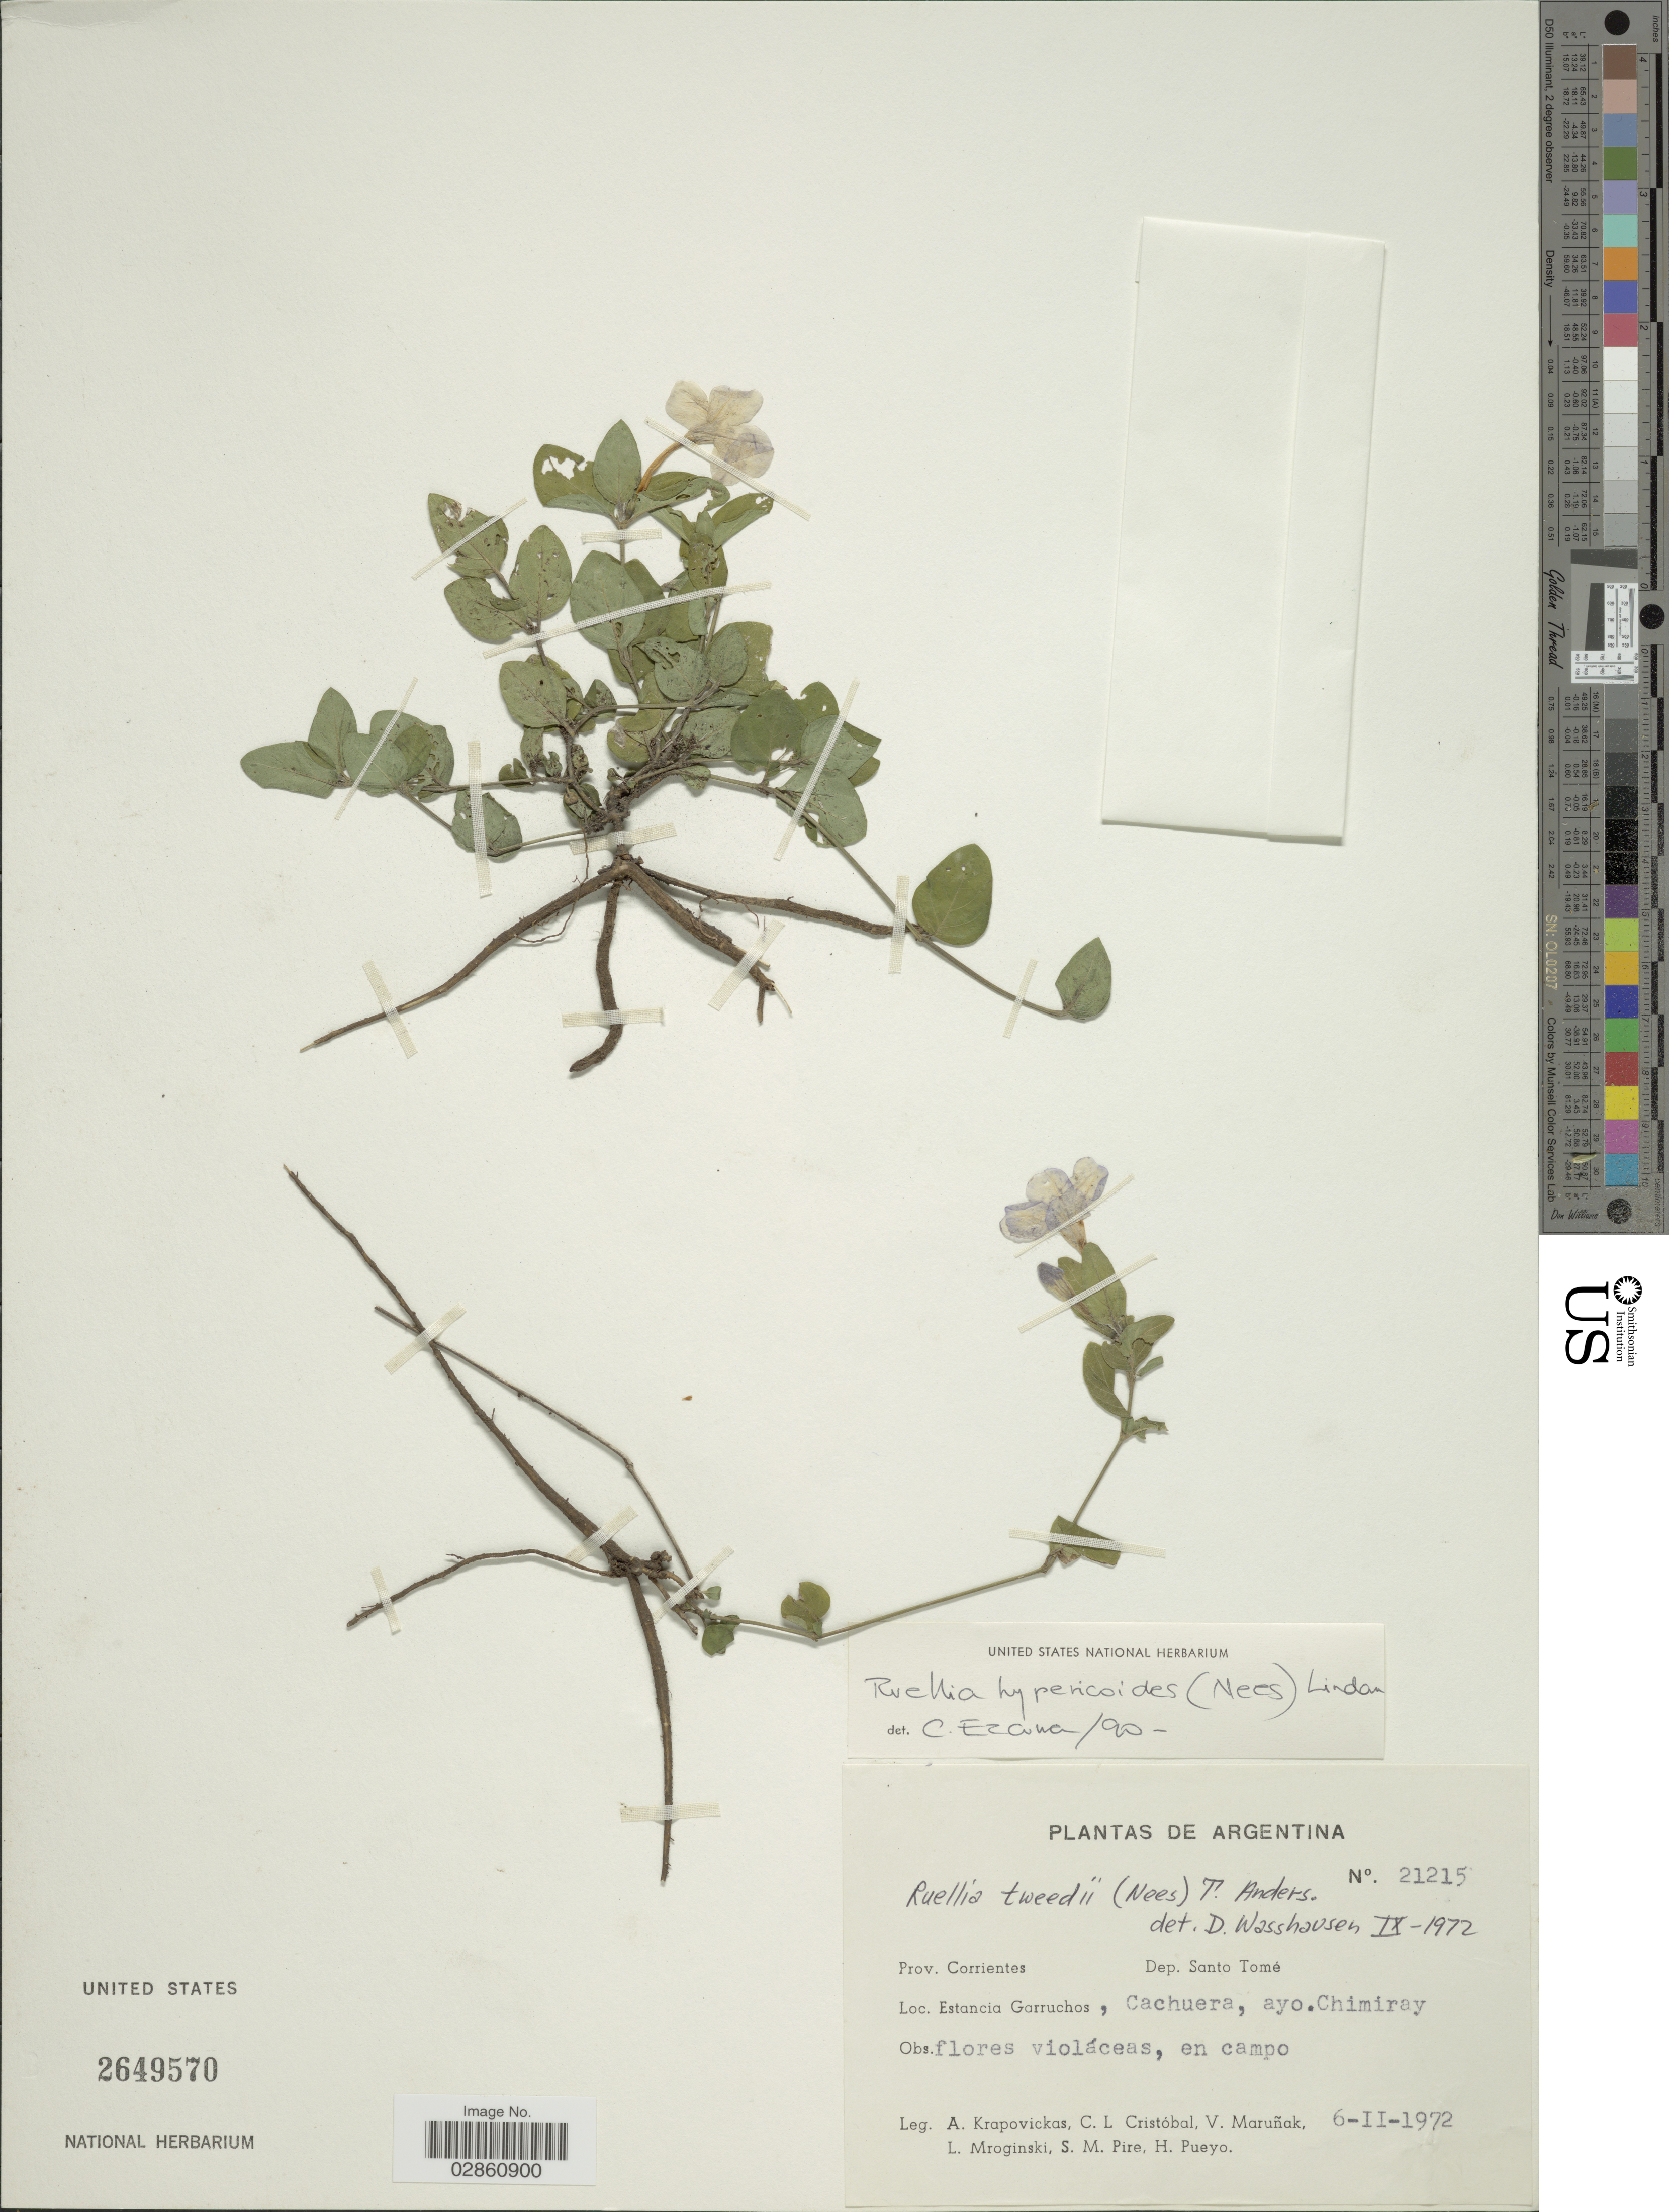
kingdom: Plantae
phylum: Tracheophyta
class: Magnoliopsida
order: Lamiales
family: Acanthaceae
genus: Ruellia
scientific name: Ruellia hypericoides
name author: (Nees) Lindau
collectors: A. Krapovickas, C. L. Cristóbal, V. Maruñak, L. Mroginski & et al.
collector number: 21215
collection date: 1972-02-06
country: Argentina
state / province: Corrientes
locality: Prov. Corrientes, Dep. Santo Tomé. Estancia Garruchos, Cachuera, ayo. Chimiray.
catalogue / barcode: US 2649570